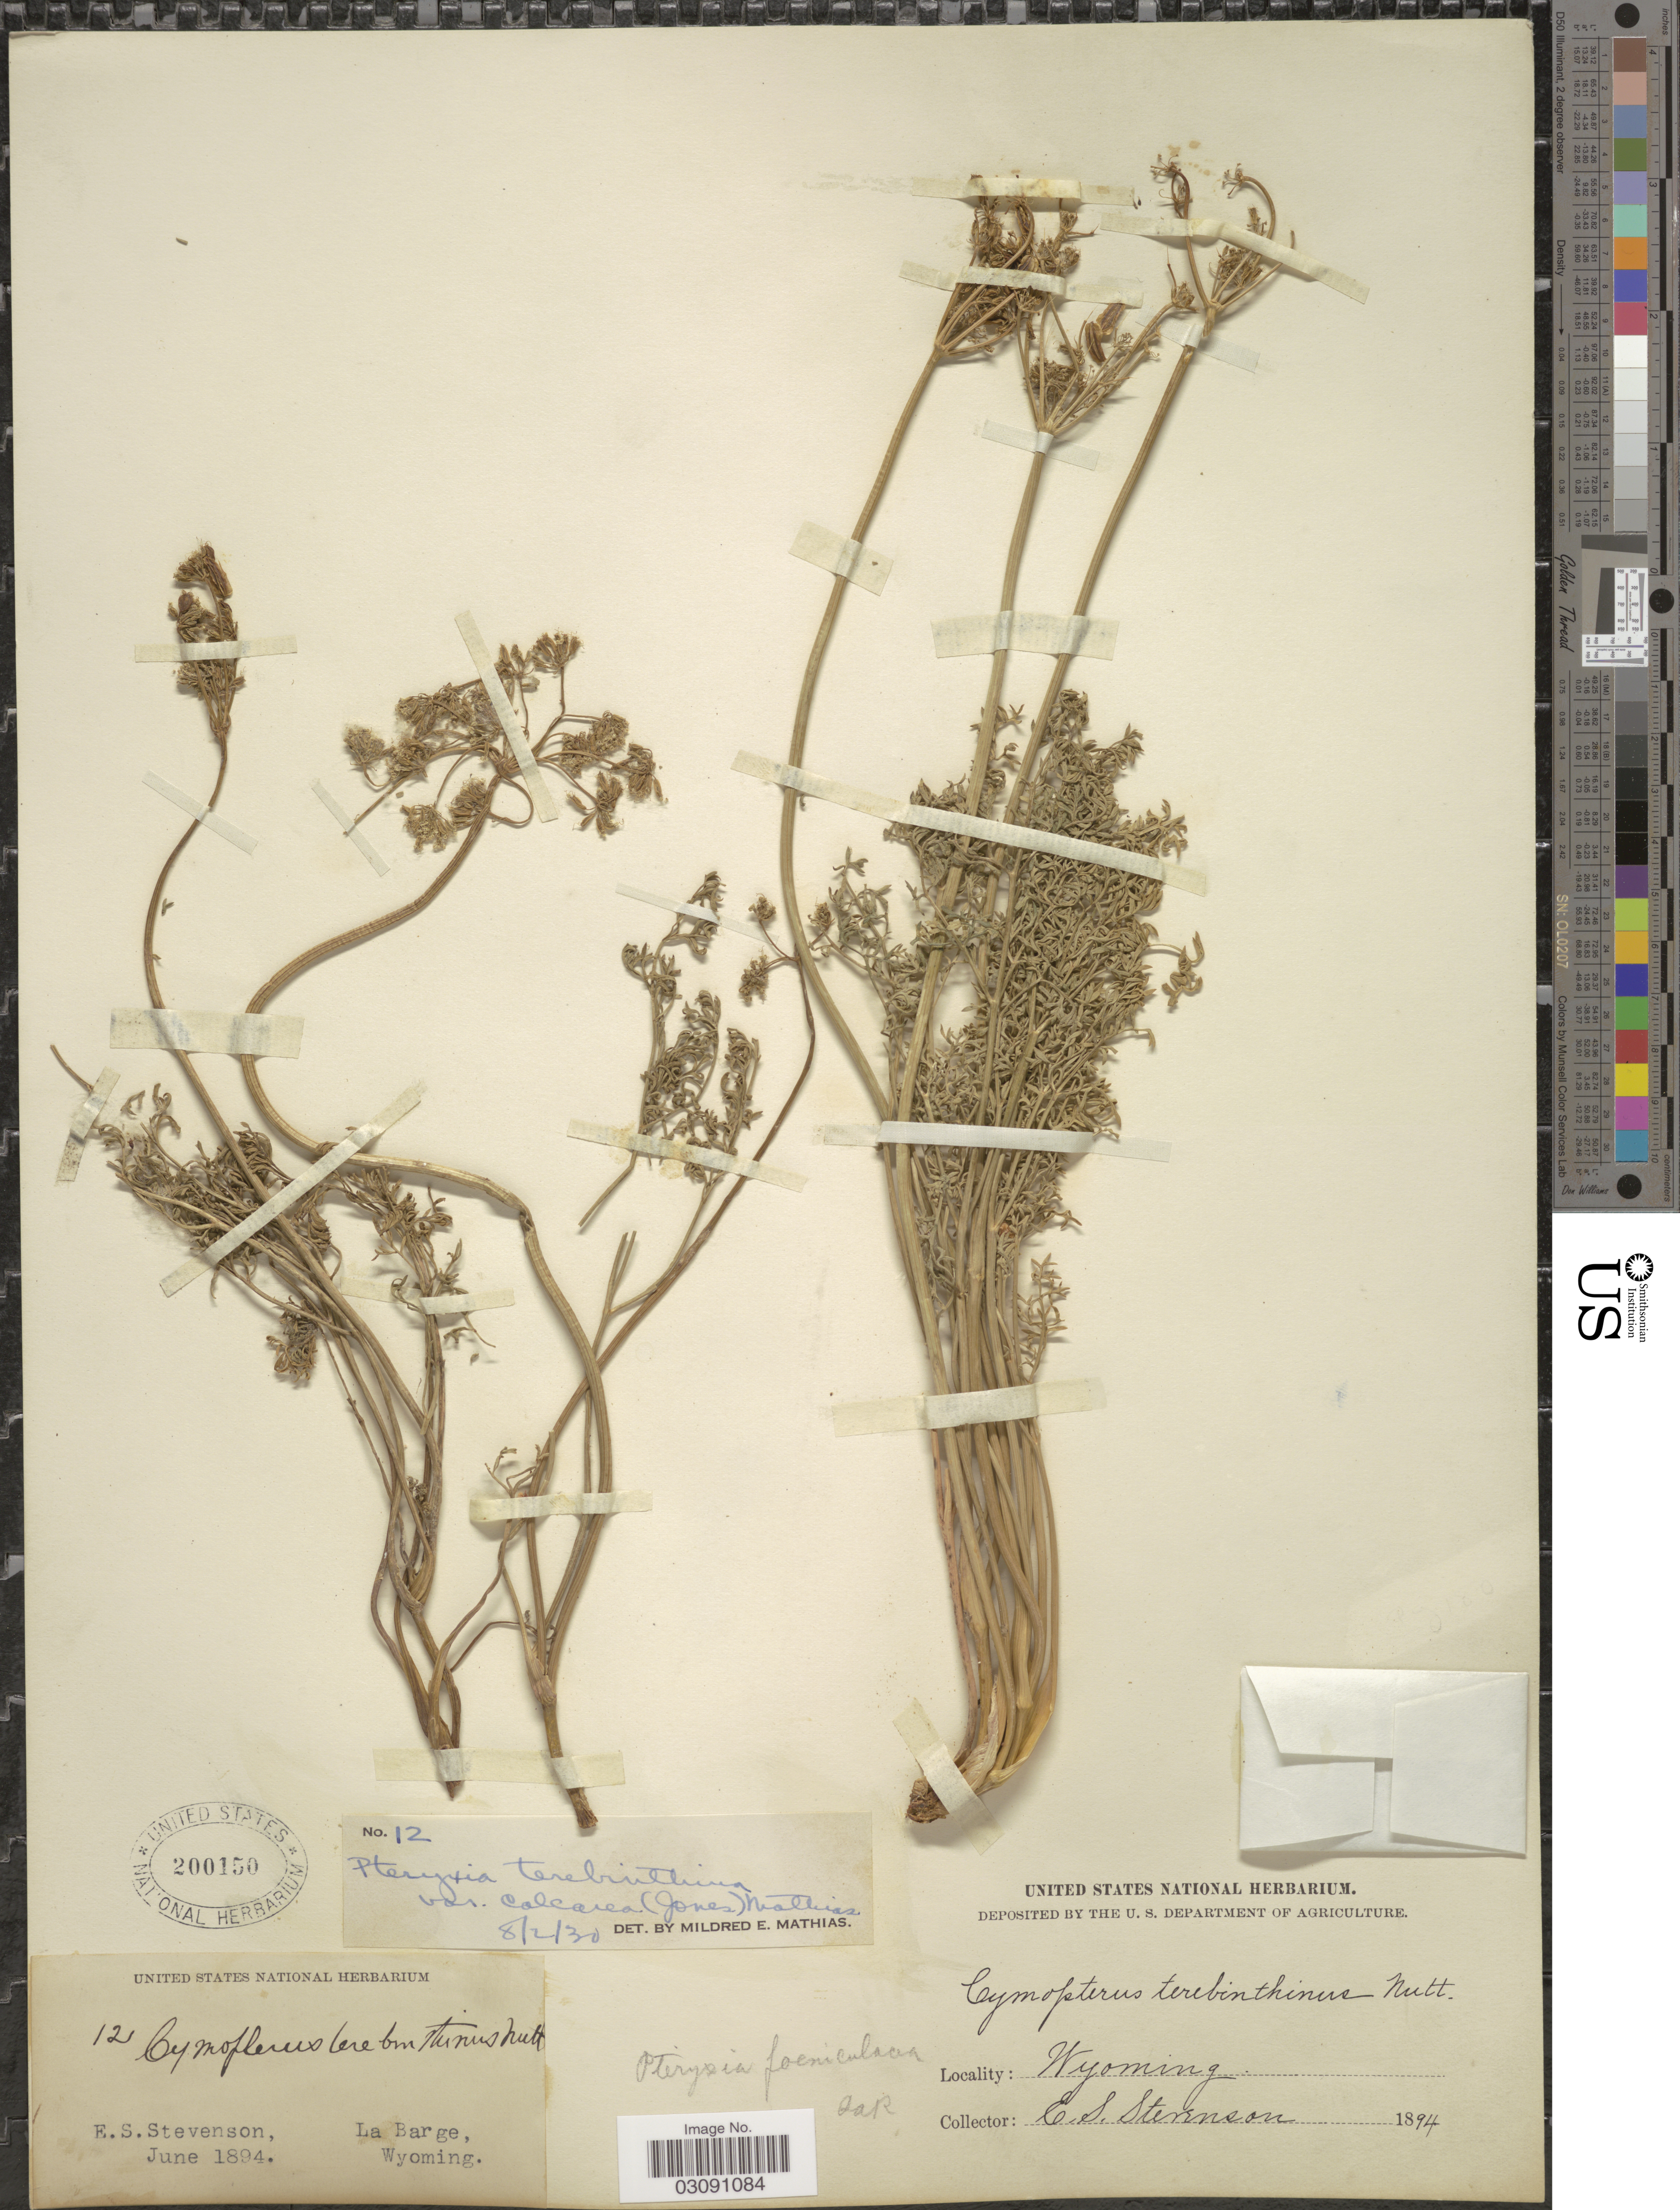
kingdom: Plantae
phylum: Tracheophyta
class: Magnoliopsida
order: Apiales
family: Apiaceae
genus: Pteryxia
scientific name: Pteryxia terebinthina var. calcarea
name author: (M.E. Jones) Mathias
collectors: E. Stevenson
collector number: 12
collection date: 1894-06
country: United States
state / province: Wyoming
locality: La Barge.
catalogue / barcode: US 200150